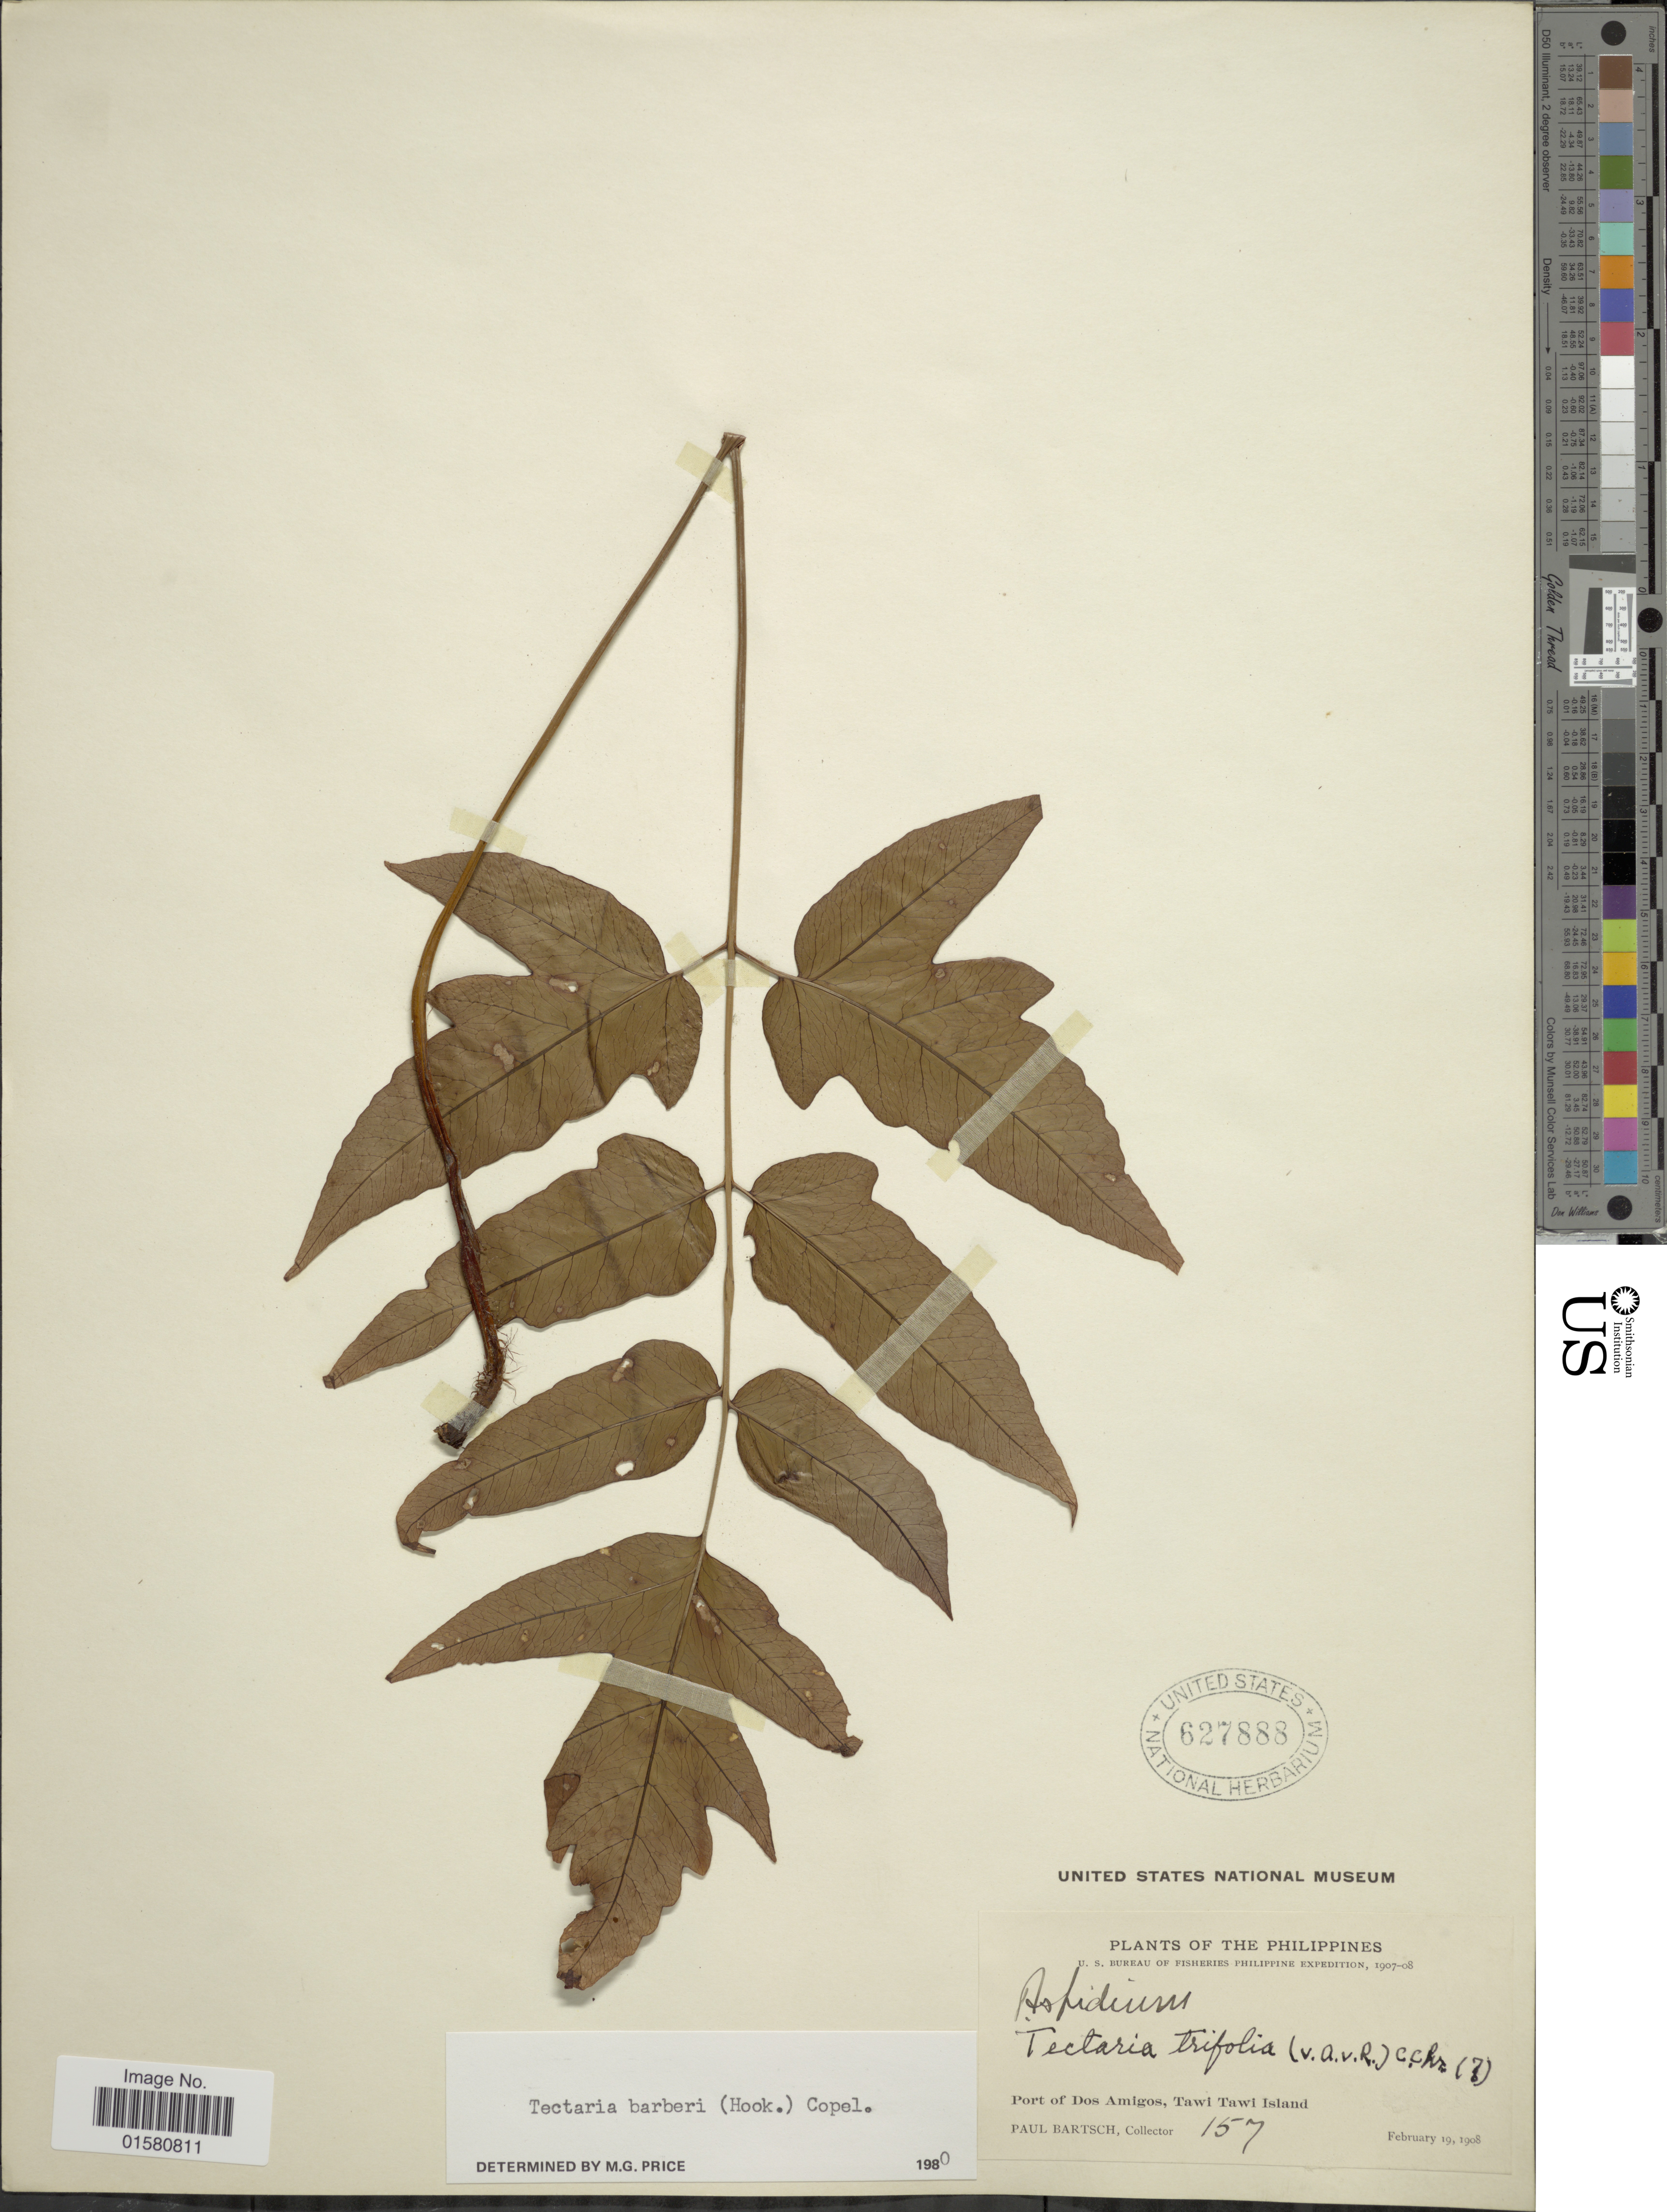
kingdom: Plantae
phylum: Tracheophyta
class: Polypodiopsida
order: Polypodiales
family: Tectariaceae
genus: Tectaria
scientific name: Tectaria barberi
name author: (Hook.) Copel.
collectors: P. Bartsch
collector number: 157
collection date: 1908-02-19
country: Philippines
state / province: Muslim Mindanao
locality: Port of Dos Amigos, Tawi Tawi Island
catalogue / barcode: US 627888